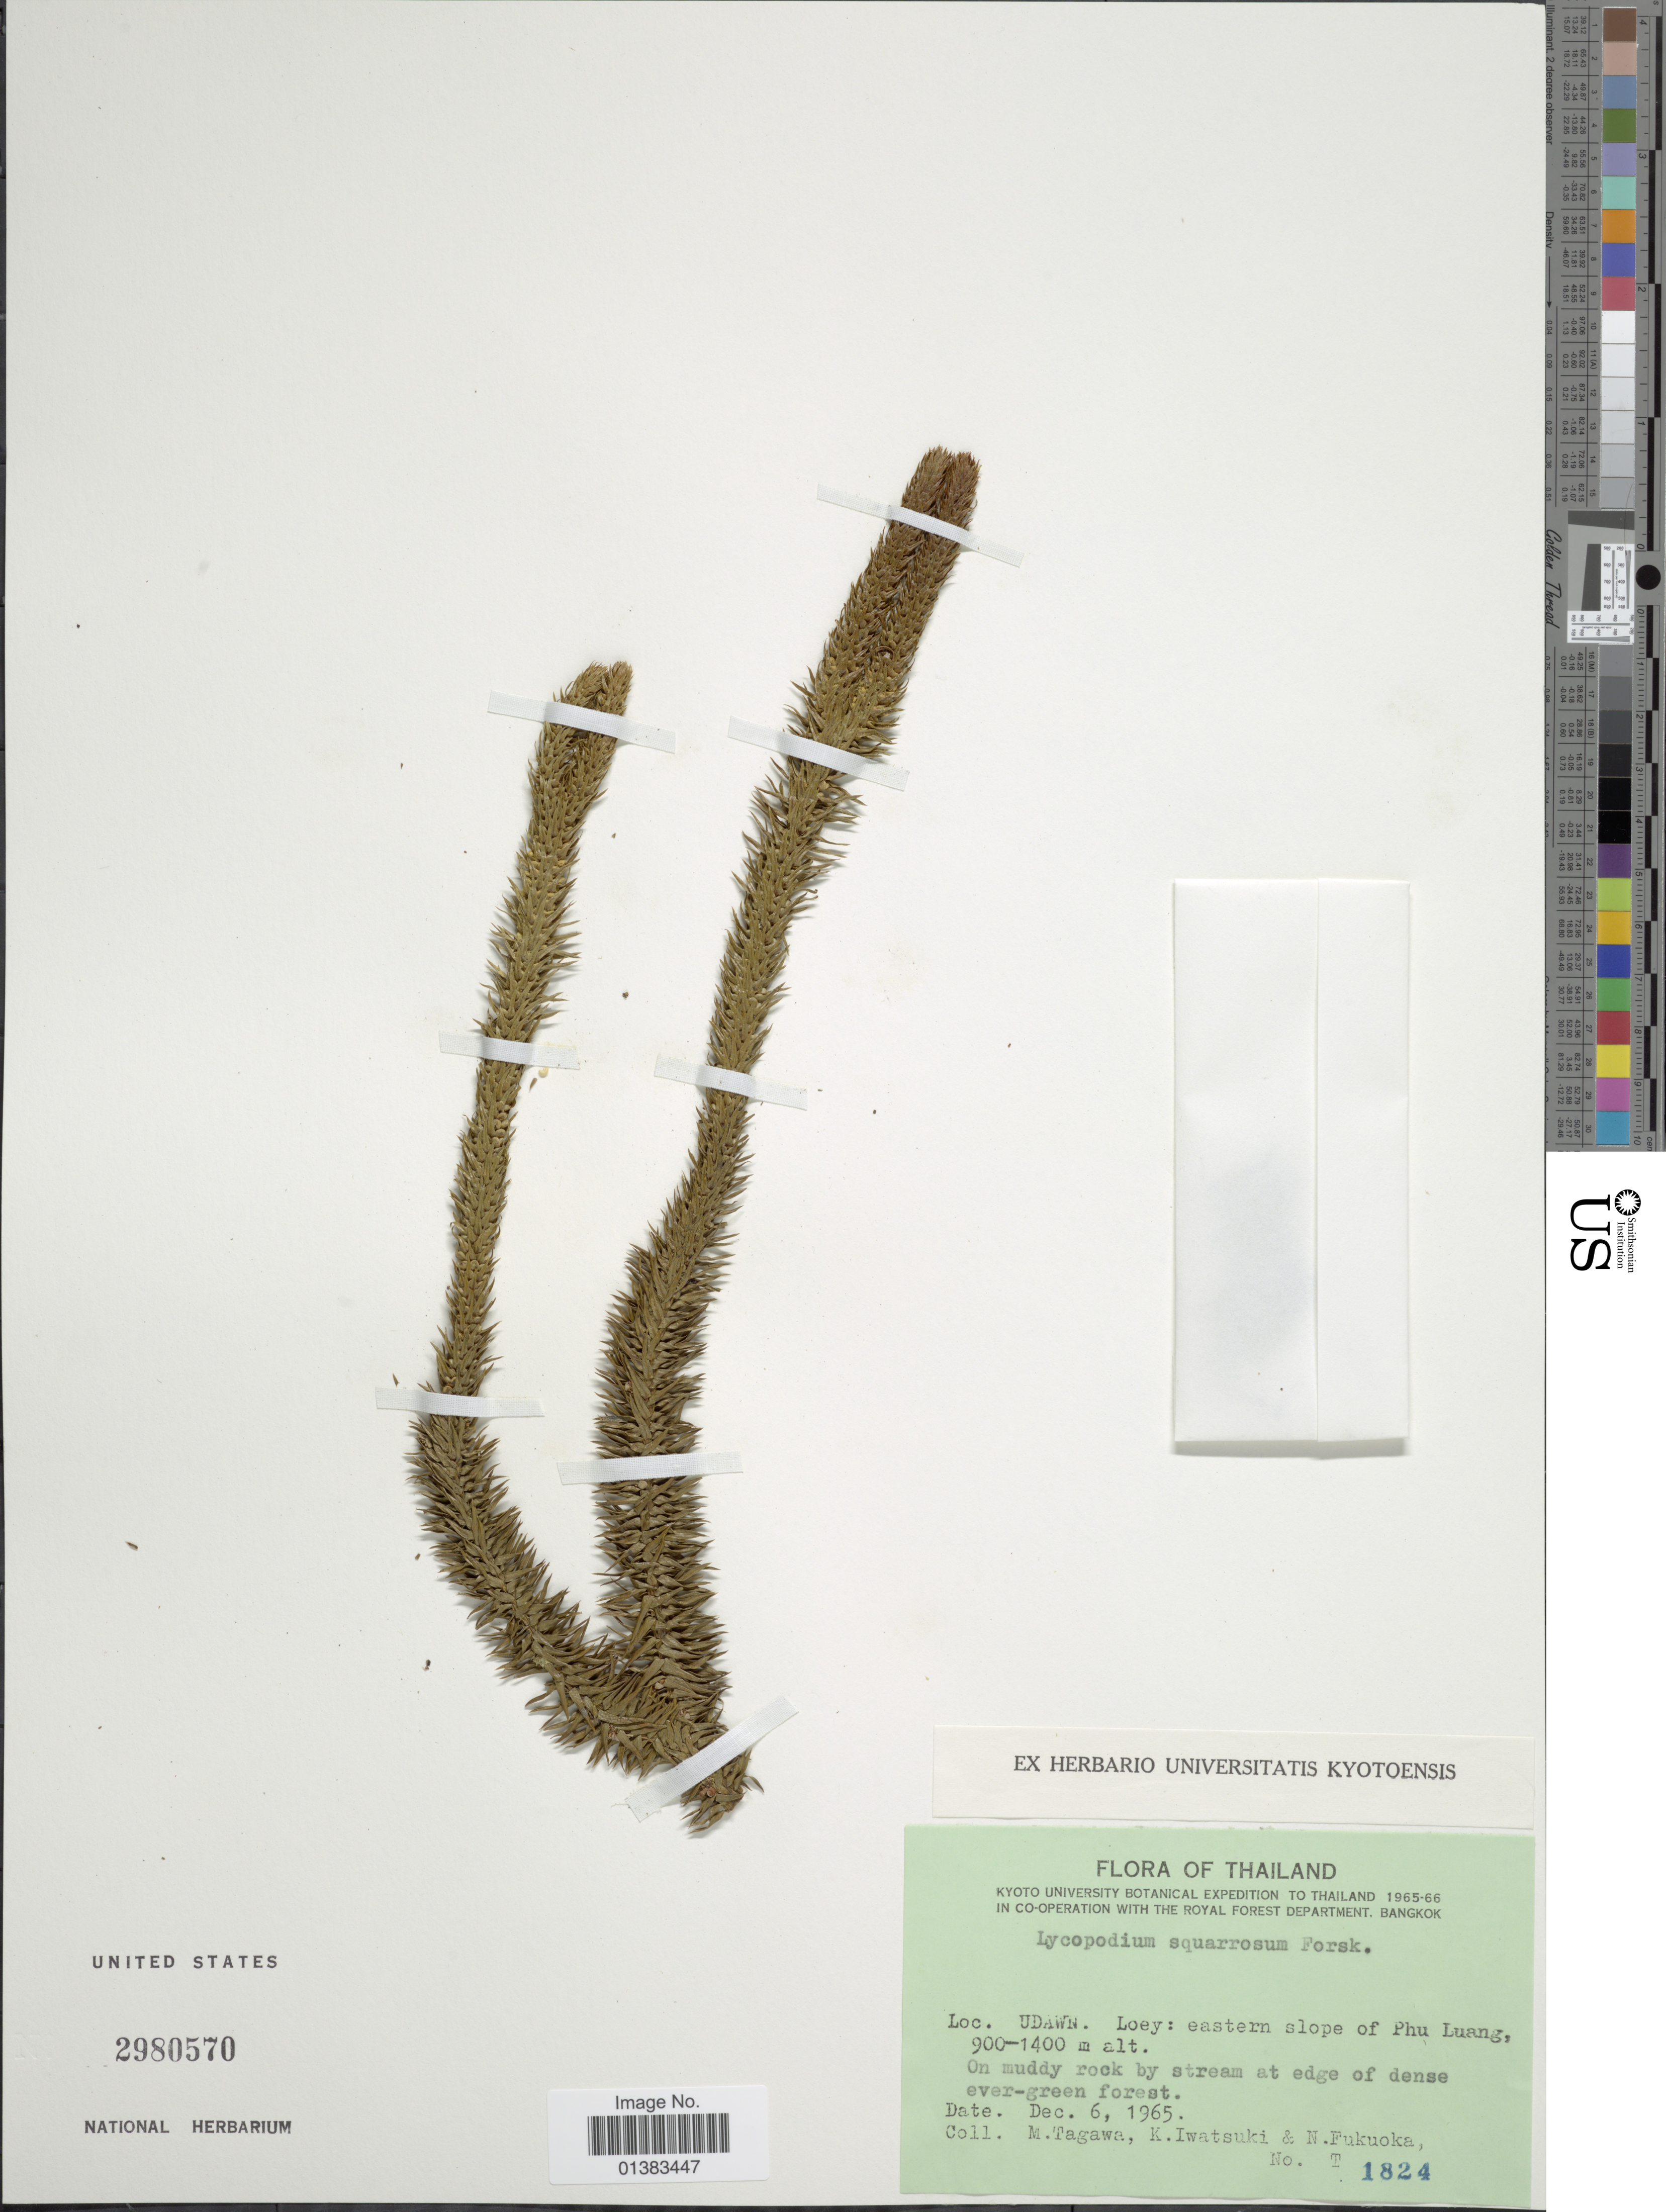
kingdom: Plantae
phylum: Tracheophyta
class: Lycopodiopsida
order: Lycopodiales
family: Lycopodiaceae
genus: Phlegmariurus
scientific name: Phlegmariurus ulcifolius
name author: (Sw.) S. R. Gosh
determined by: Field, A. R.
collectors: M. Tagawa, K. Iwatsuki & N. Fukuoka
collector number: T1824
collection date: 1965-12-06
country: Thailand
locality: Udawn. Loey: eastern slope of Phu Luang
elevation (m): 900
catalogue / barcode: US 2980570